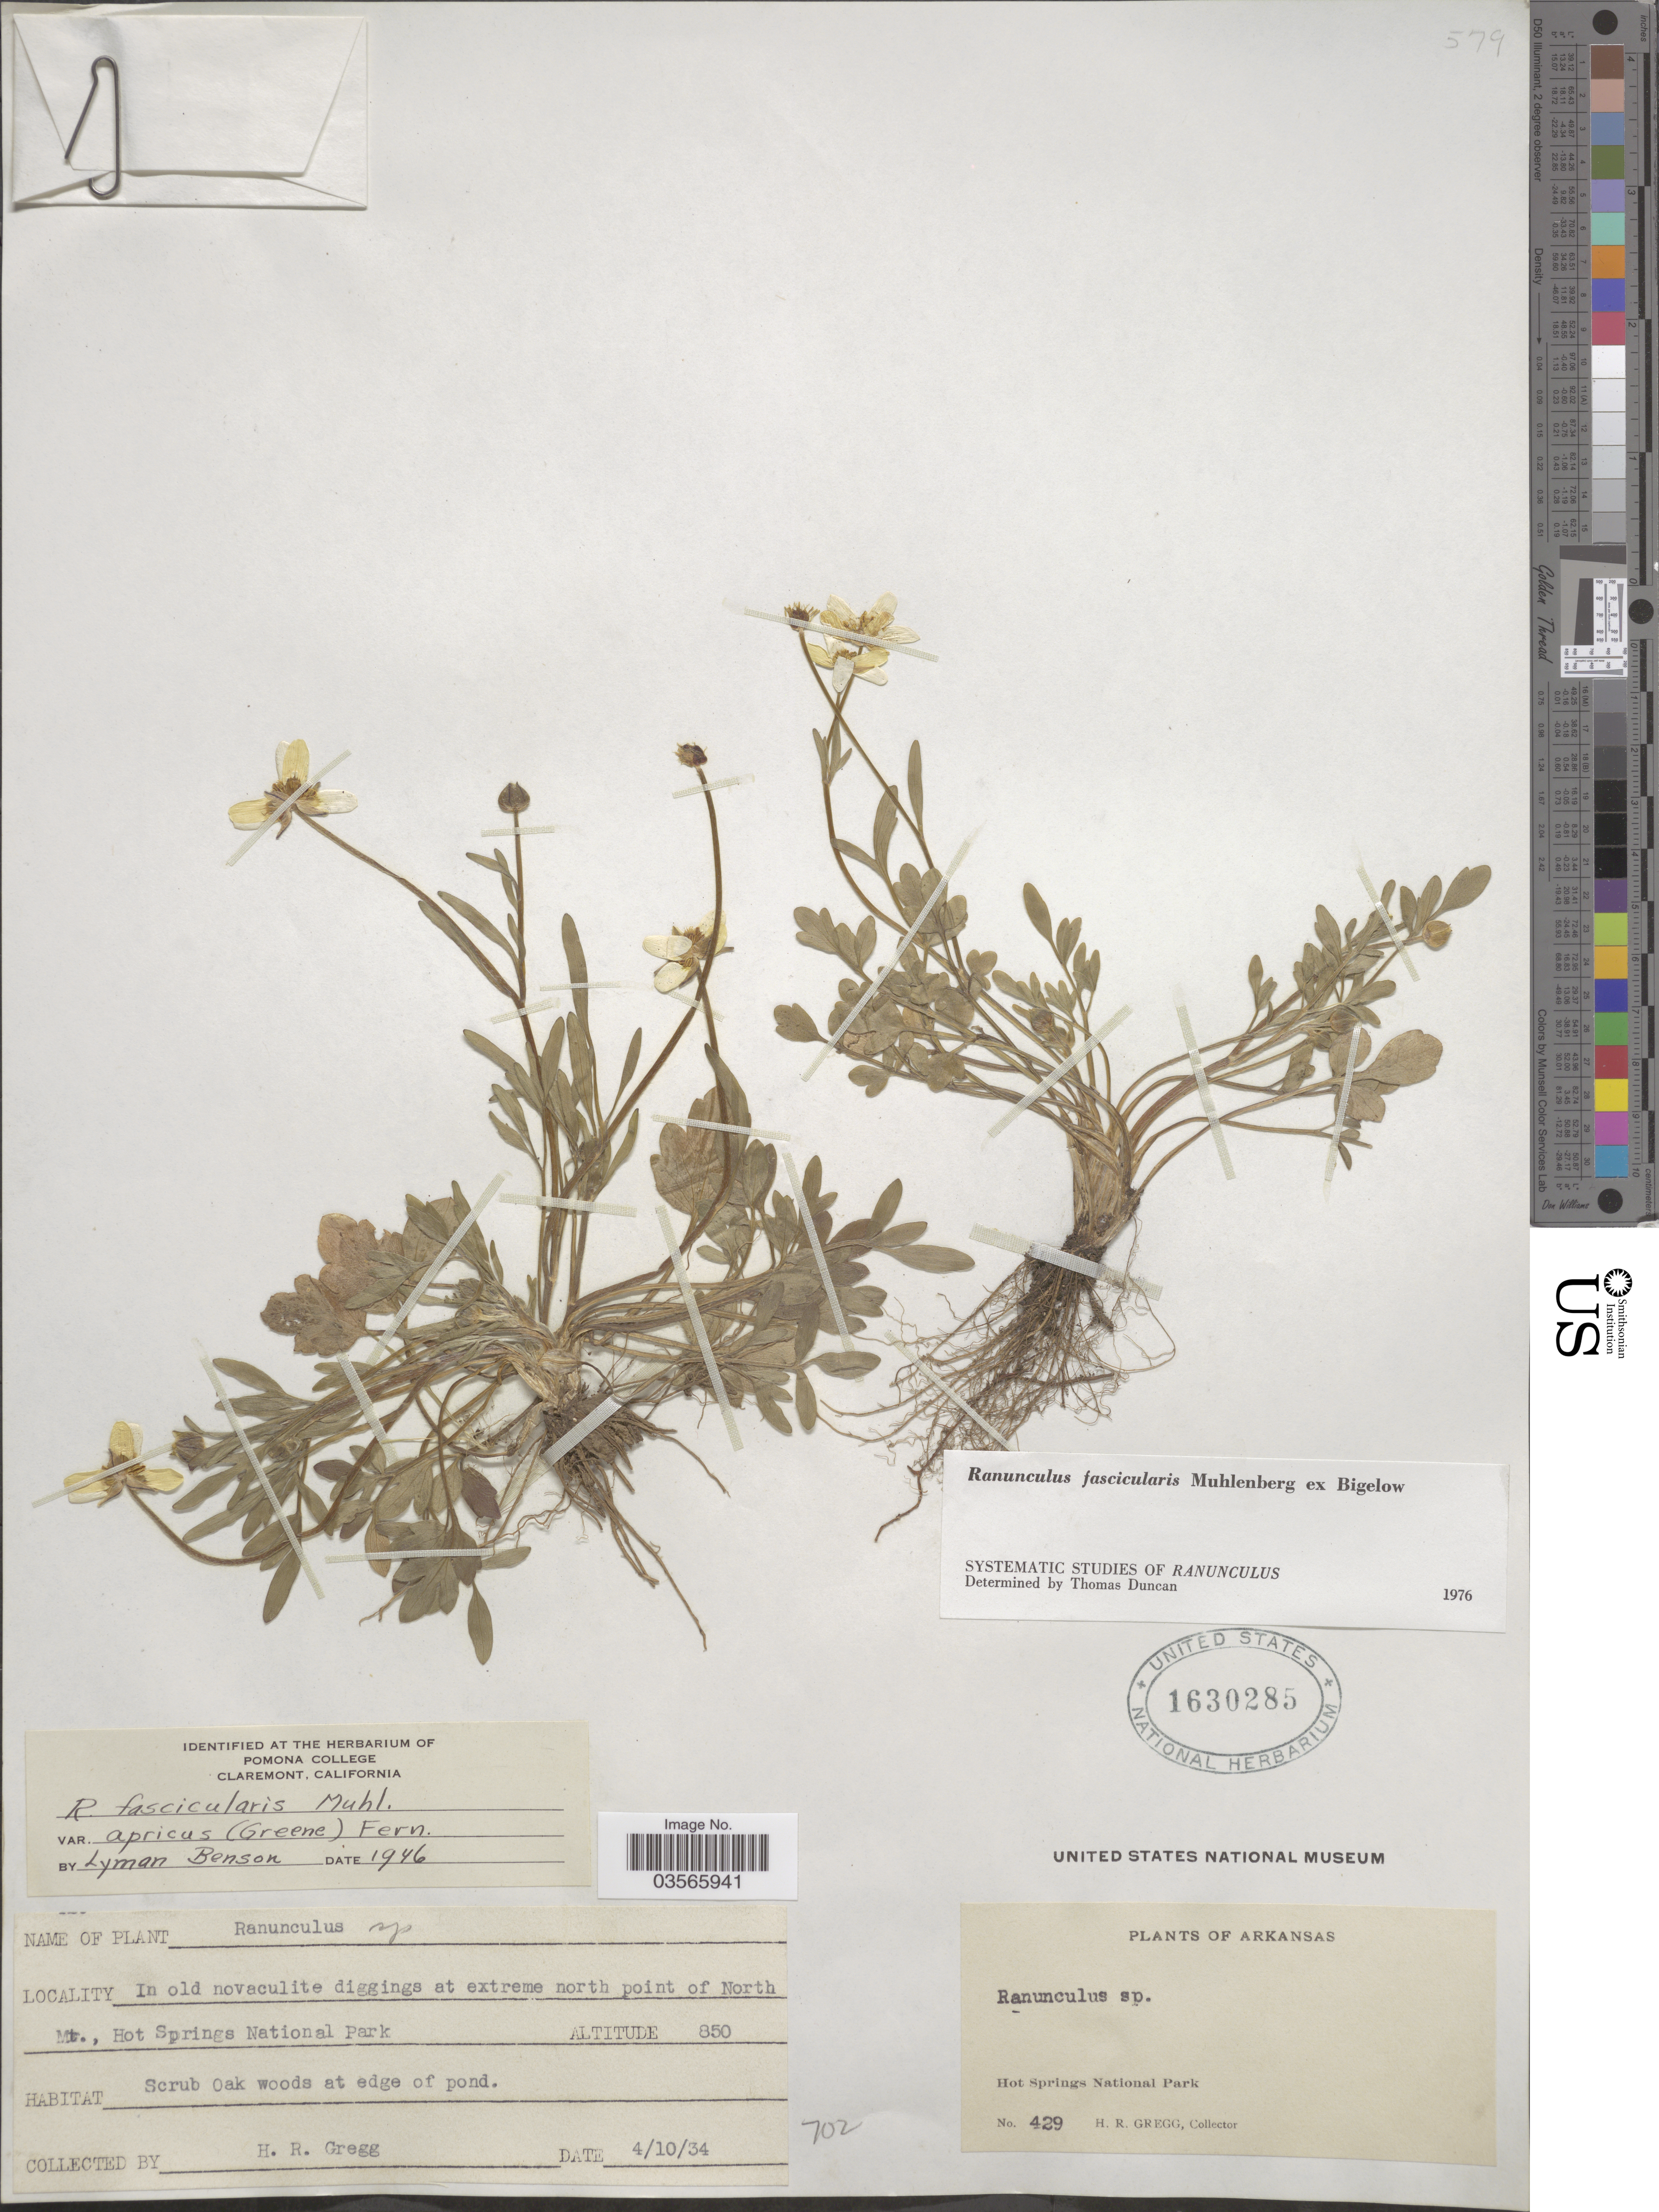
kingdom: Plantae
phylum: Tracheophyta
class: Magnoliopsida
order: Ranunculales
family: Ranunculaceae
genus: Ranunculus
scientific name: Ranunculus fascicularis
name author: Muhl. ex Bigelow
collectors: H. Gregg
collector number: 429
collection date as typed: Transcribed d/m/y: 10/4/34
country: United States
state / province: Arkansas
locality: At extreme north point of North Mt., Hot Springs National Park.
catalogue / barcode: US 1630285